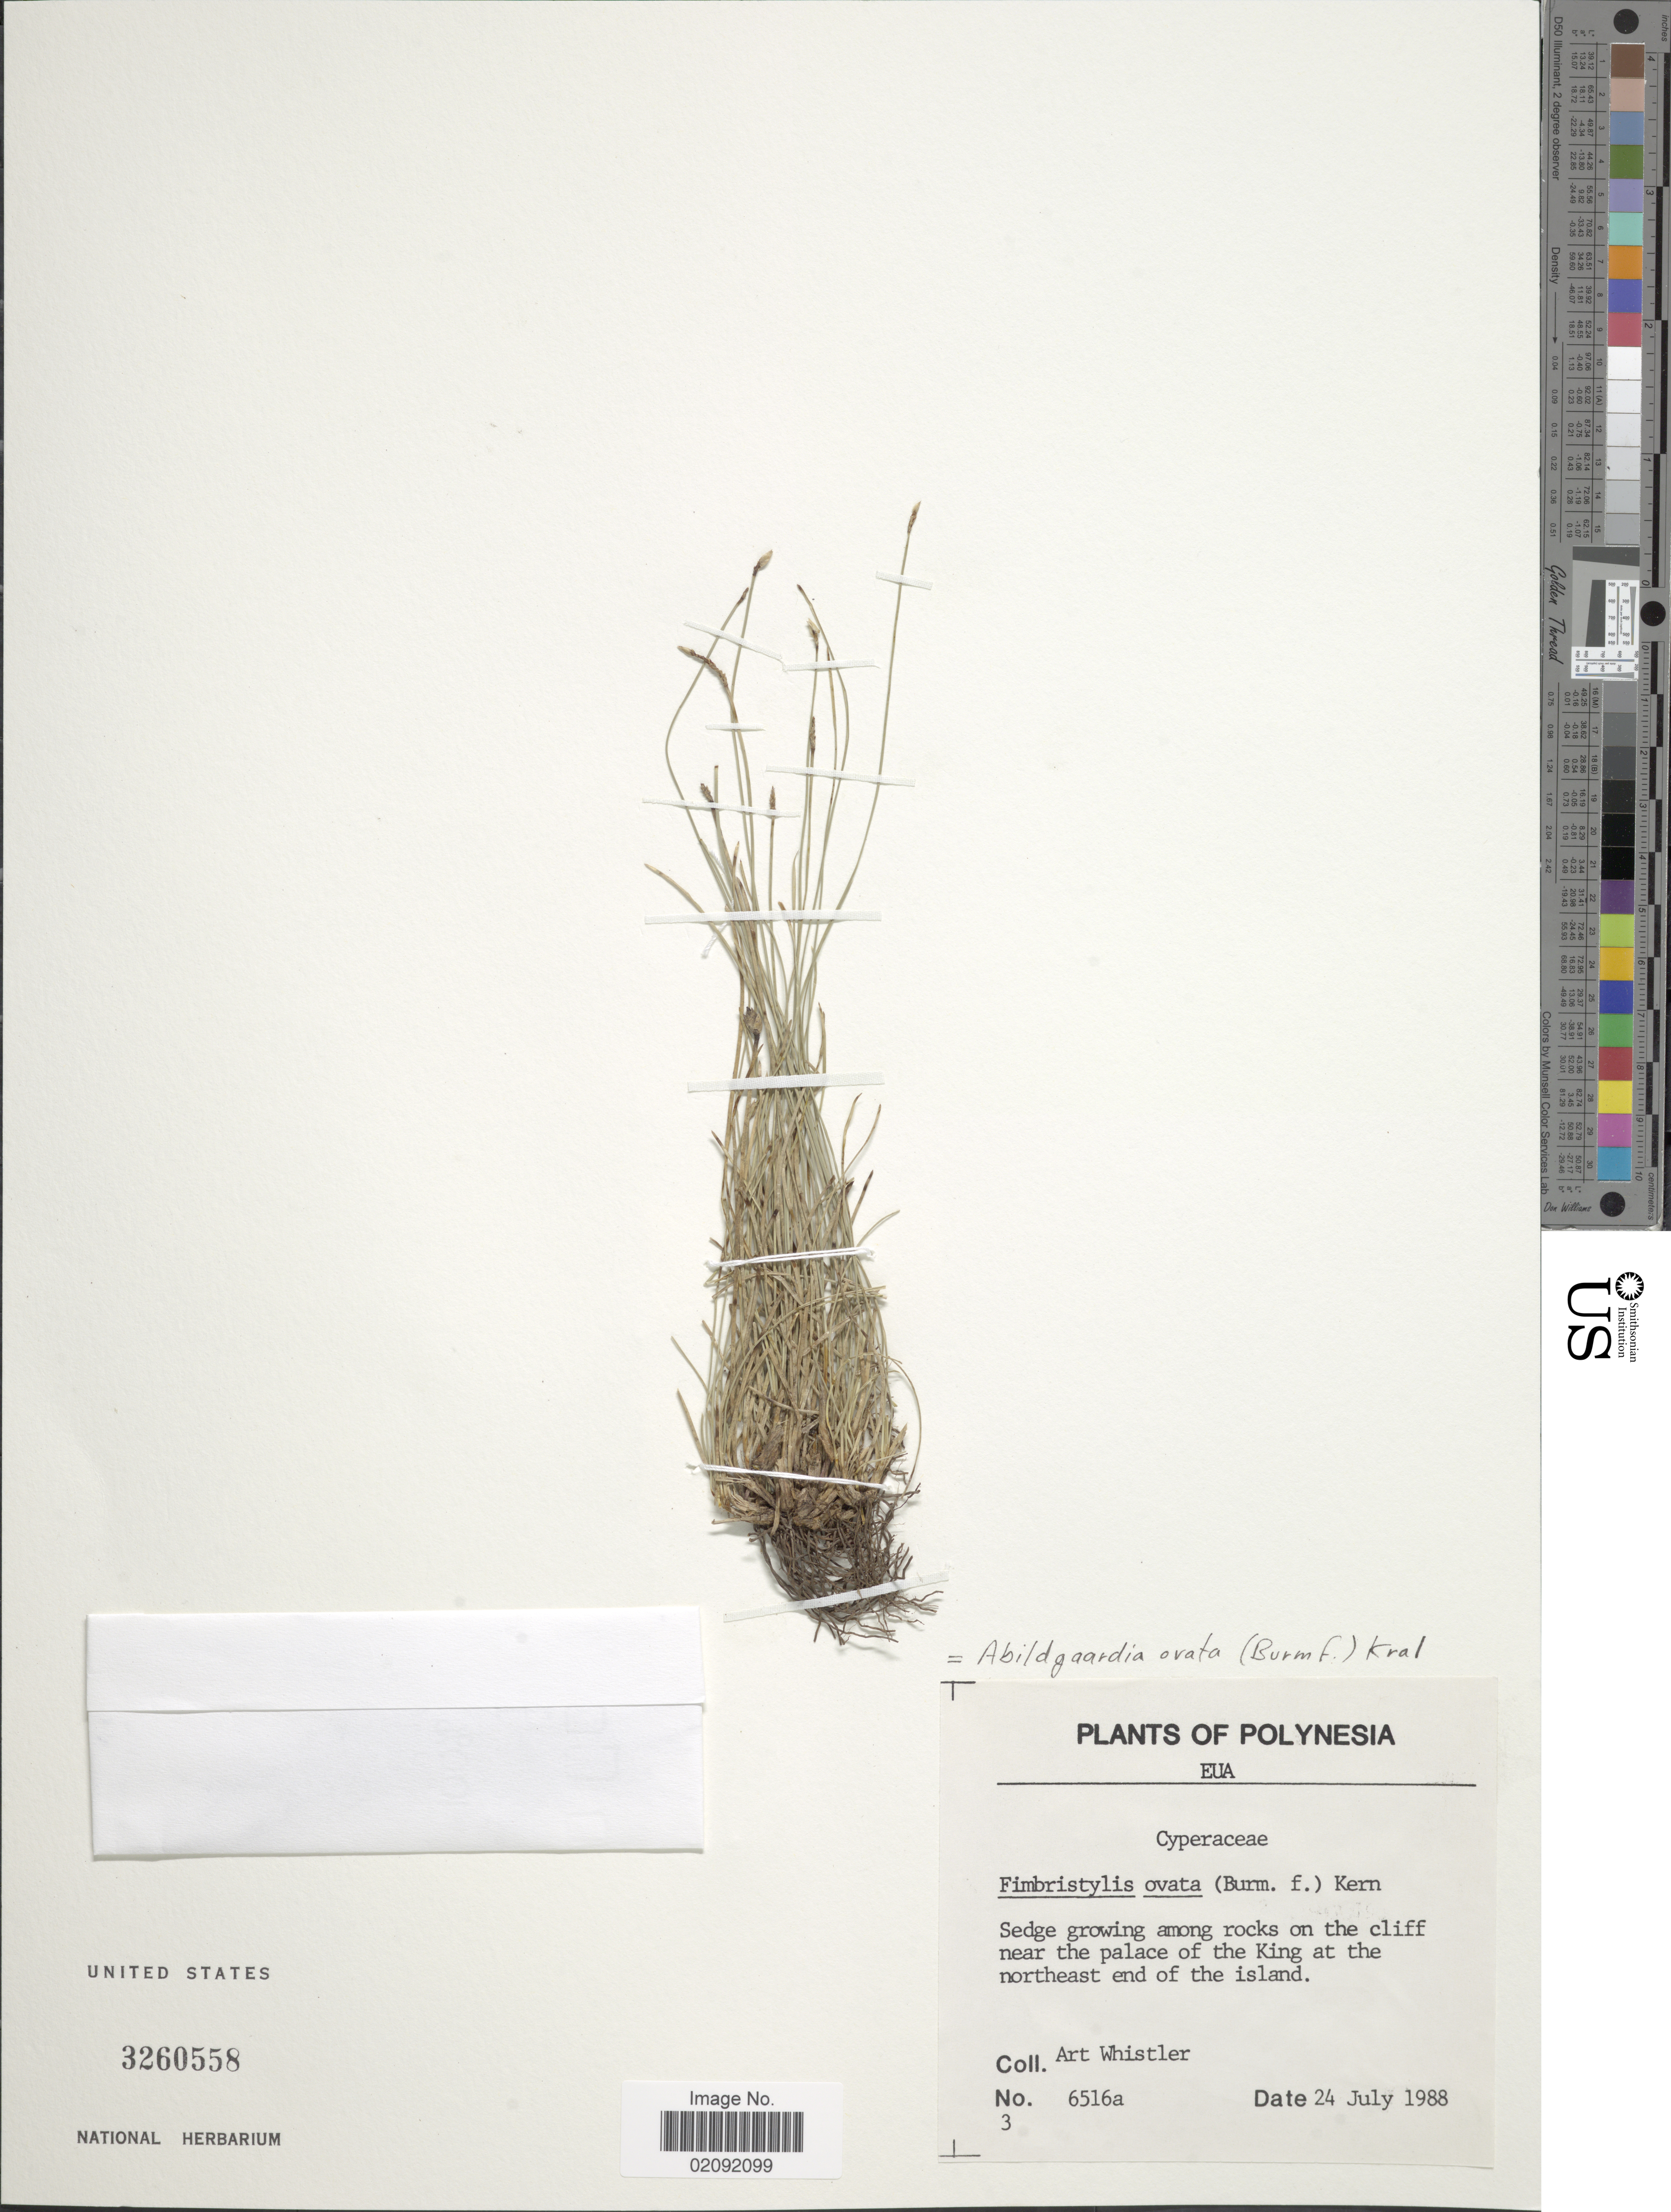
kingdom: Plantae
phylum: Tracheophyta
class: Liliopsida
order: Poales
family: Cyperaceae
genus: Abildgaardia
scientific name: Abildgaardia ovata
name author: (Burm. f.) Kral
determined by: Strong, Mark T., (BOT), Smithsonian Institution - National Museum of Natural History (UNITED STATES)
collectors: A. Whistler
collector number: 6516a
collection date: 1988-07-24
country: Tonga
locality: Eua, growing among rocks on the cliff near the palace of the King at the northeast end of the island, Polynesia.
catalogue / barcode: US 3260558